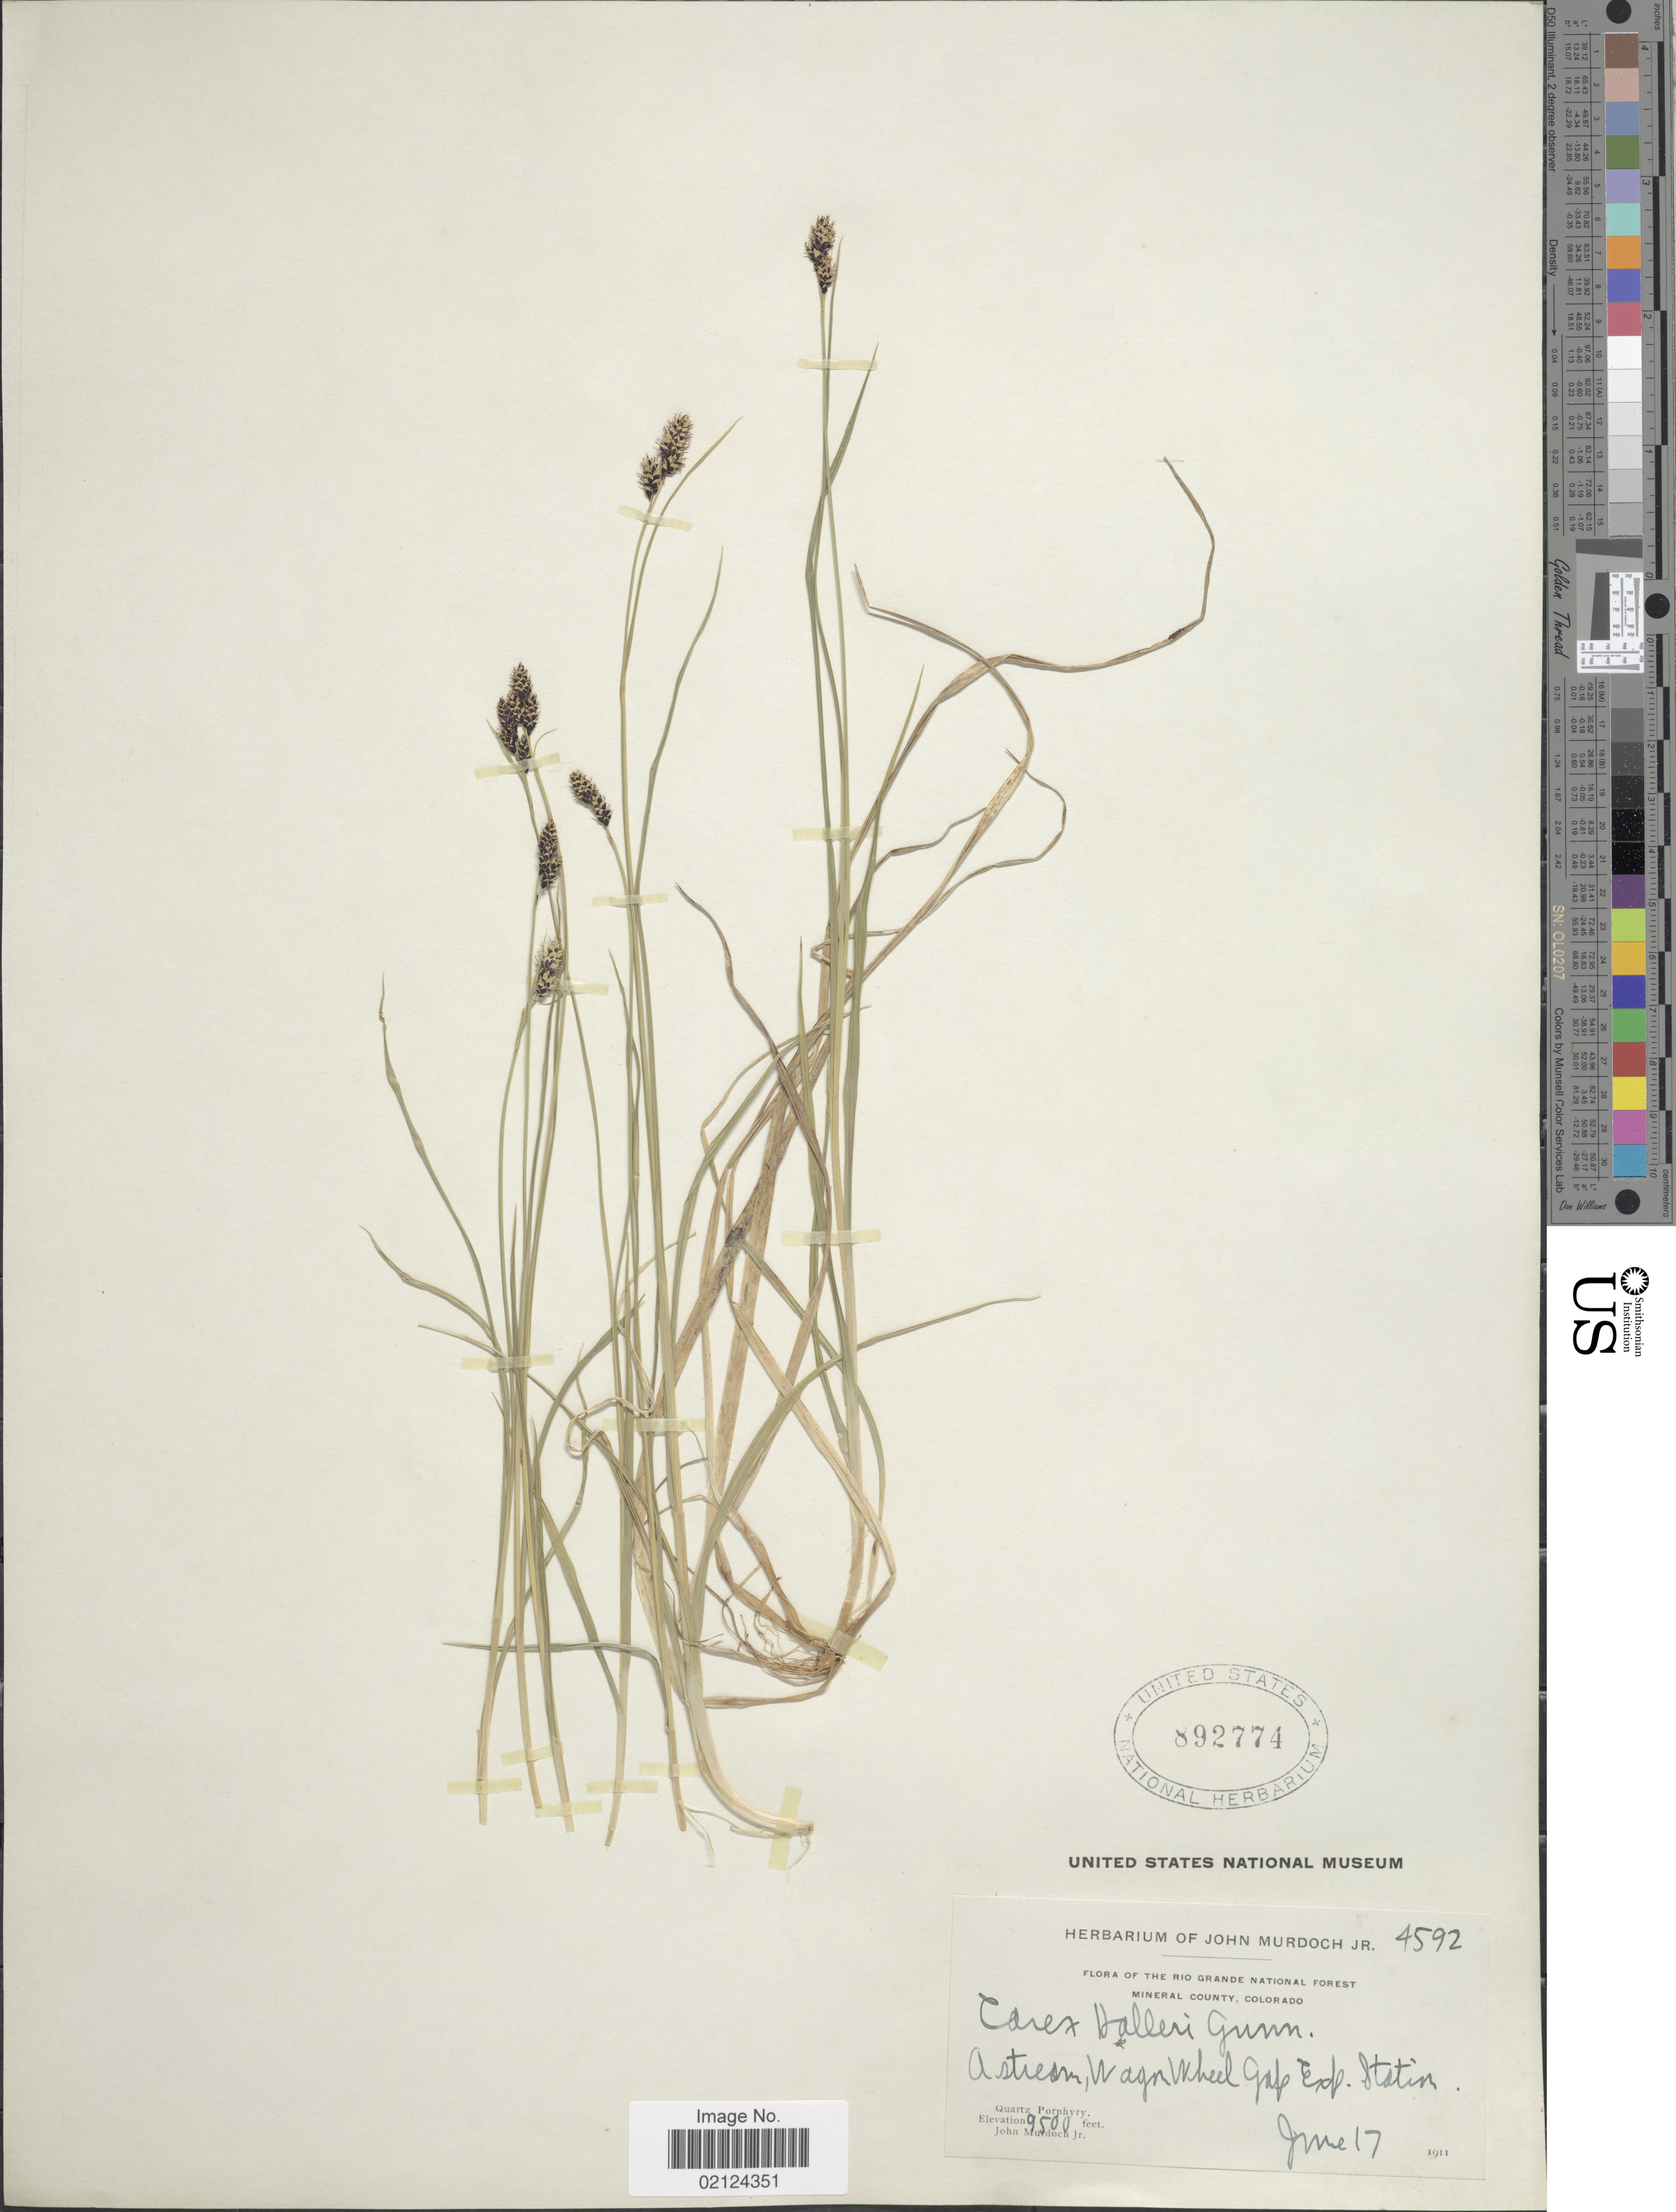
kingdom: Plantae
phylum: Tracheophyta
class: Liliopsida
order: Poales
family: Cyperaceae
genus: Carex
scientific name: Carex media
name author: R. Br.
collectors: J. Murdoch Jr.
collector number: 4592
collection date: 1911-06-17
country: United States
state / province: Colorado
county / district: Mineral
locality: Rio Grande National Forest, Mineral County, Wagon Wheel Gap Exp. Station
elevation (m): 2896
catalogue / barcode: US 892774